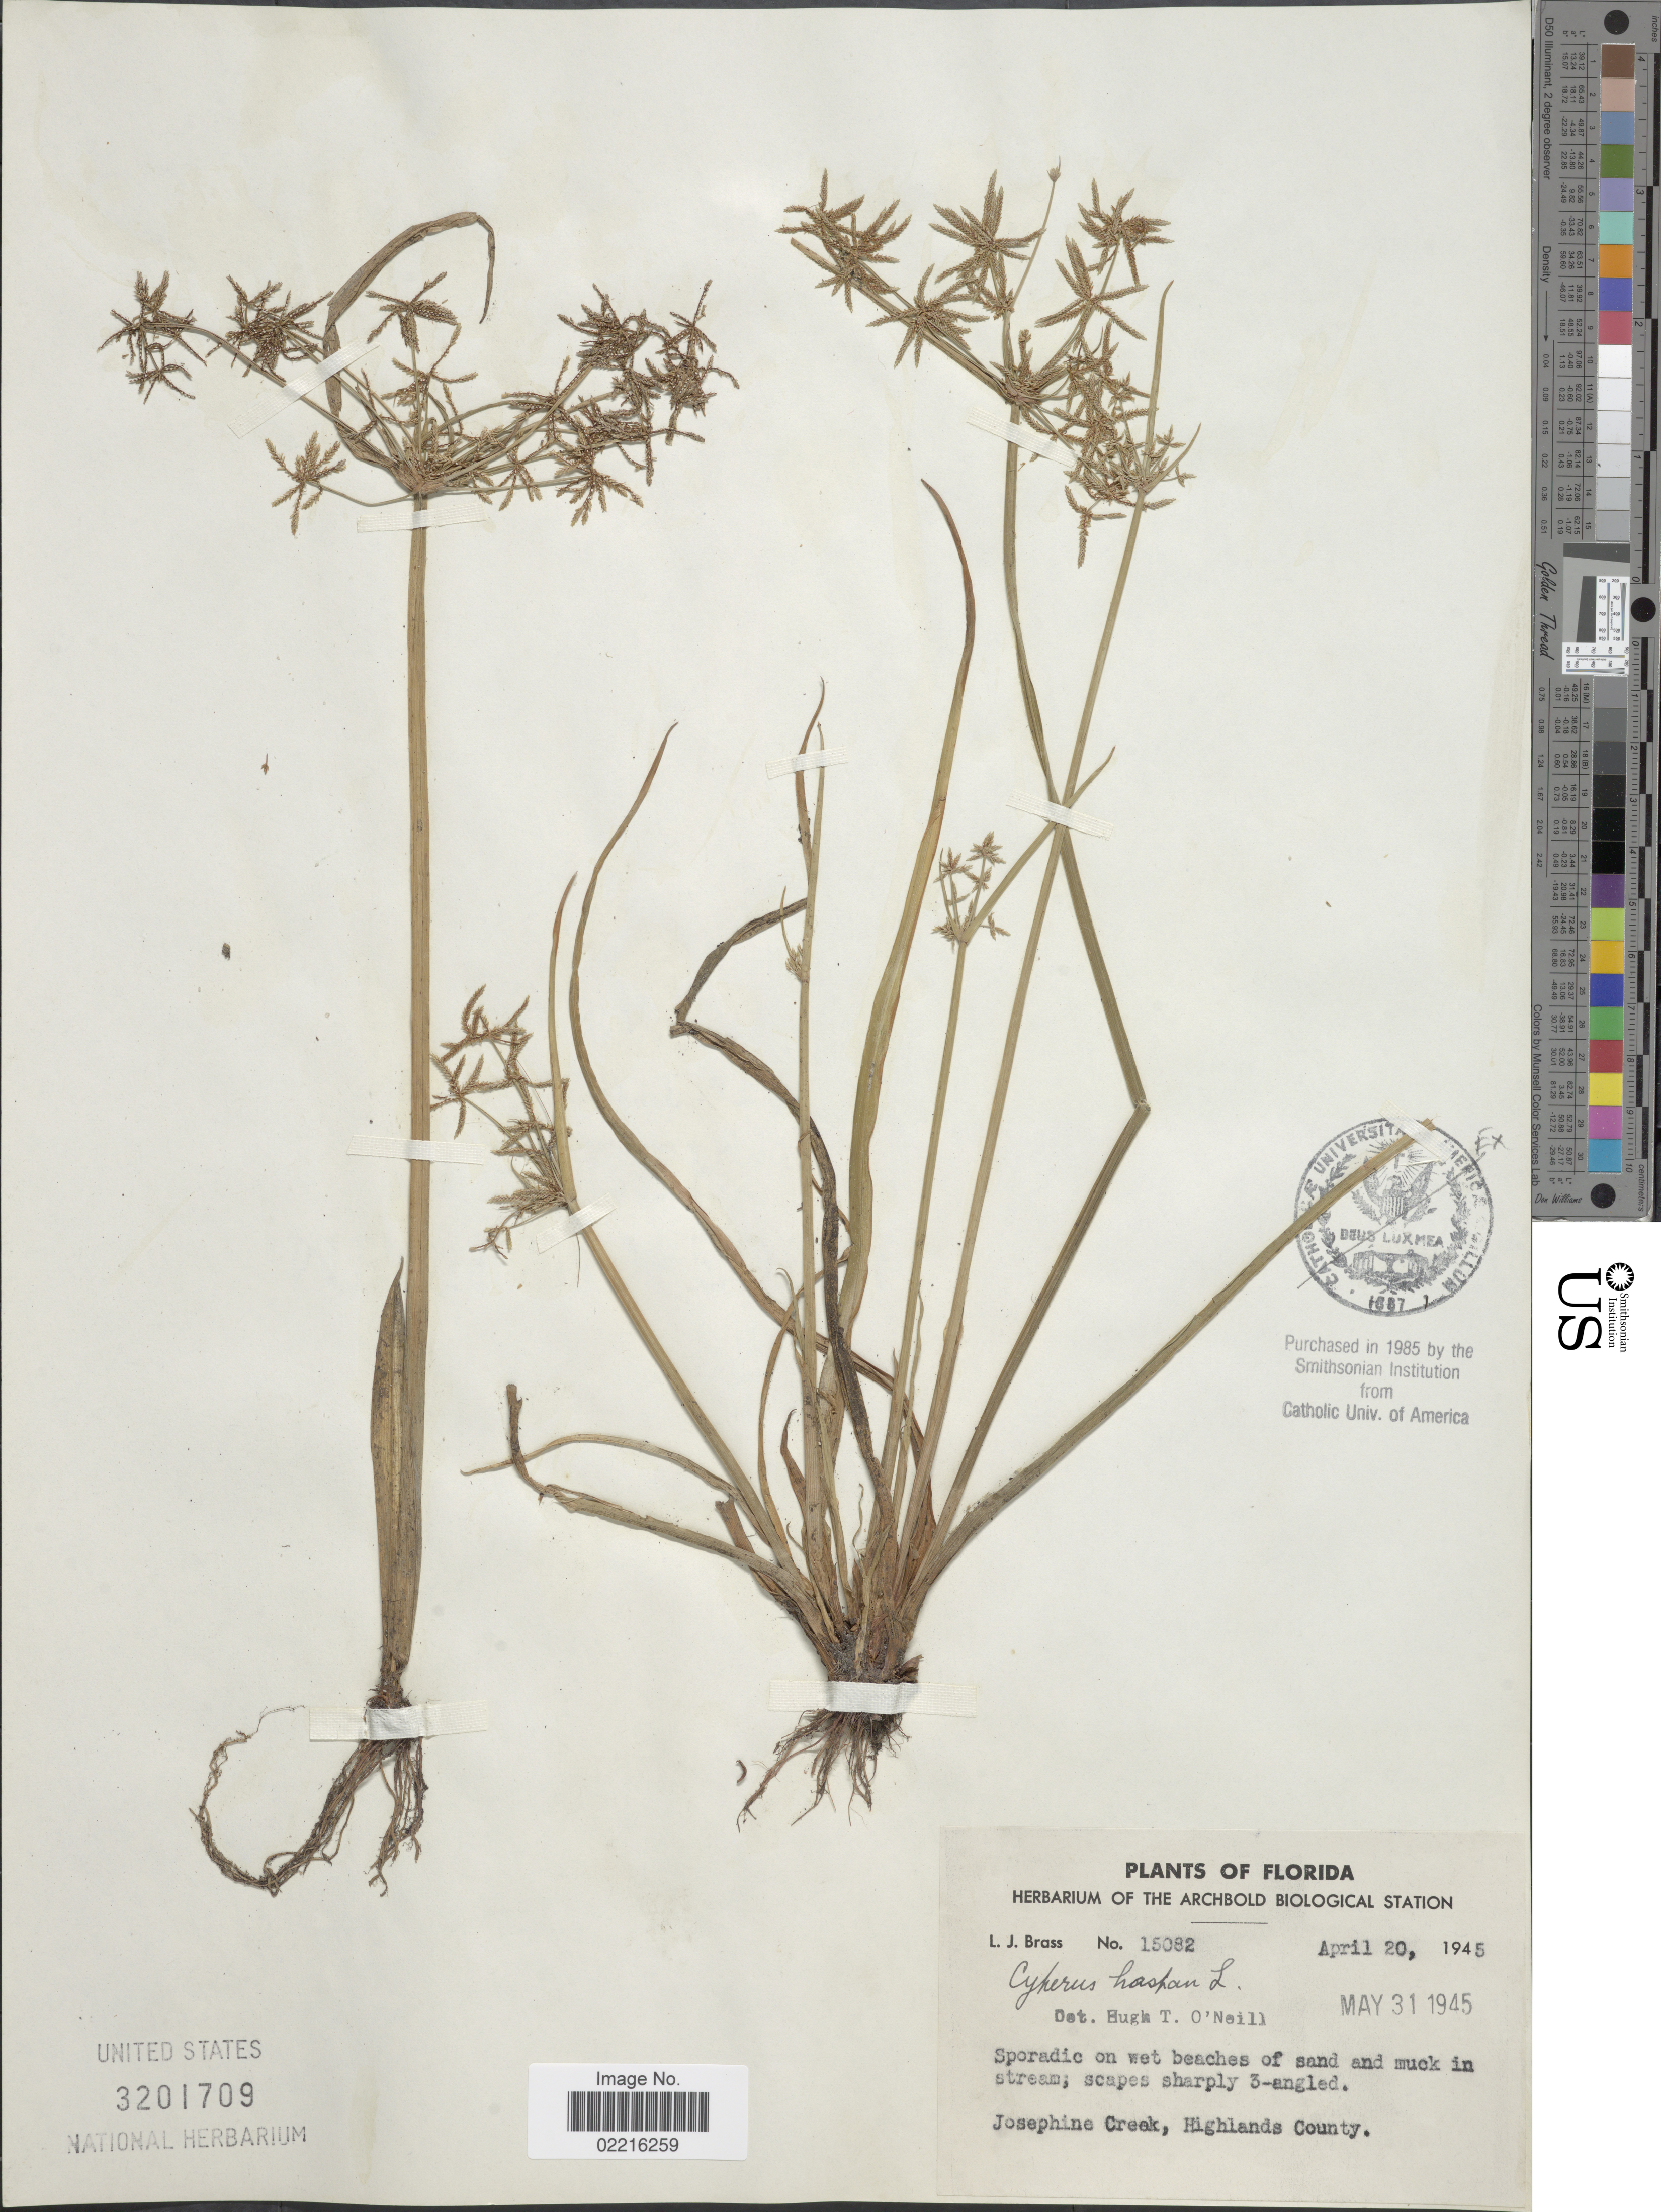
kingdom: Plantae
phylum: Tracheophyta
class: Liliopsida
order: Poales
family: Cyperaceae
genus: Cyperus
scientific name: Cyperus haspan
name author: L.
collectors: L. J. Brass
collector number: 15082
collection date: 1945-04-20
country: United States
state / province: Florida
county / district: Highlands County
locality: Josephine Creek.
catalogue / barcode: US 3201709